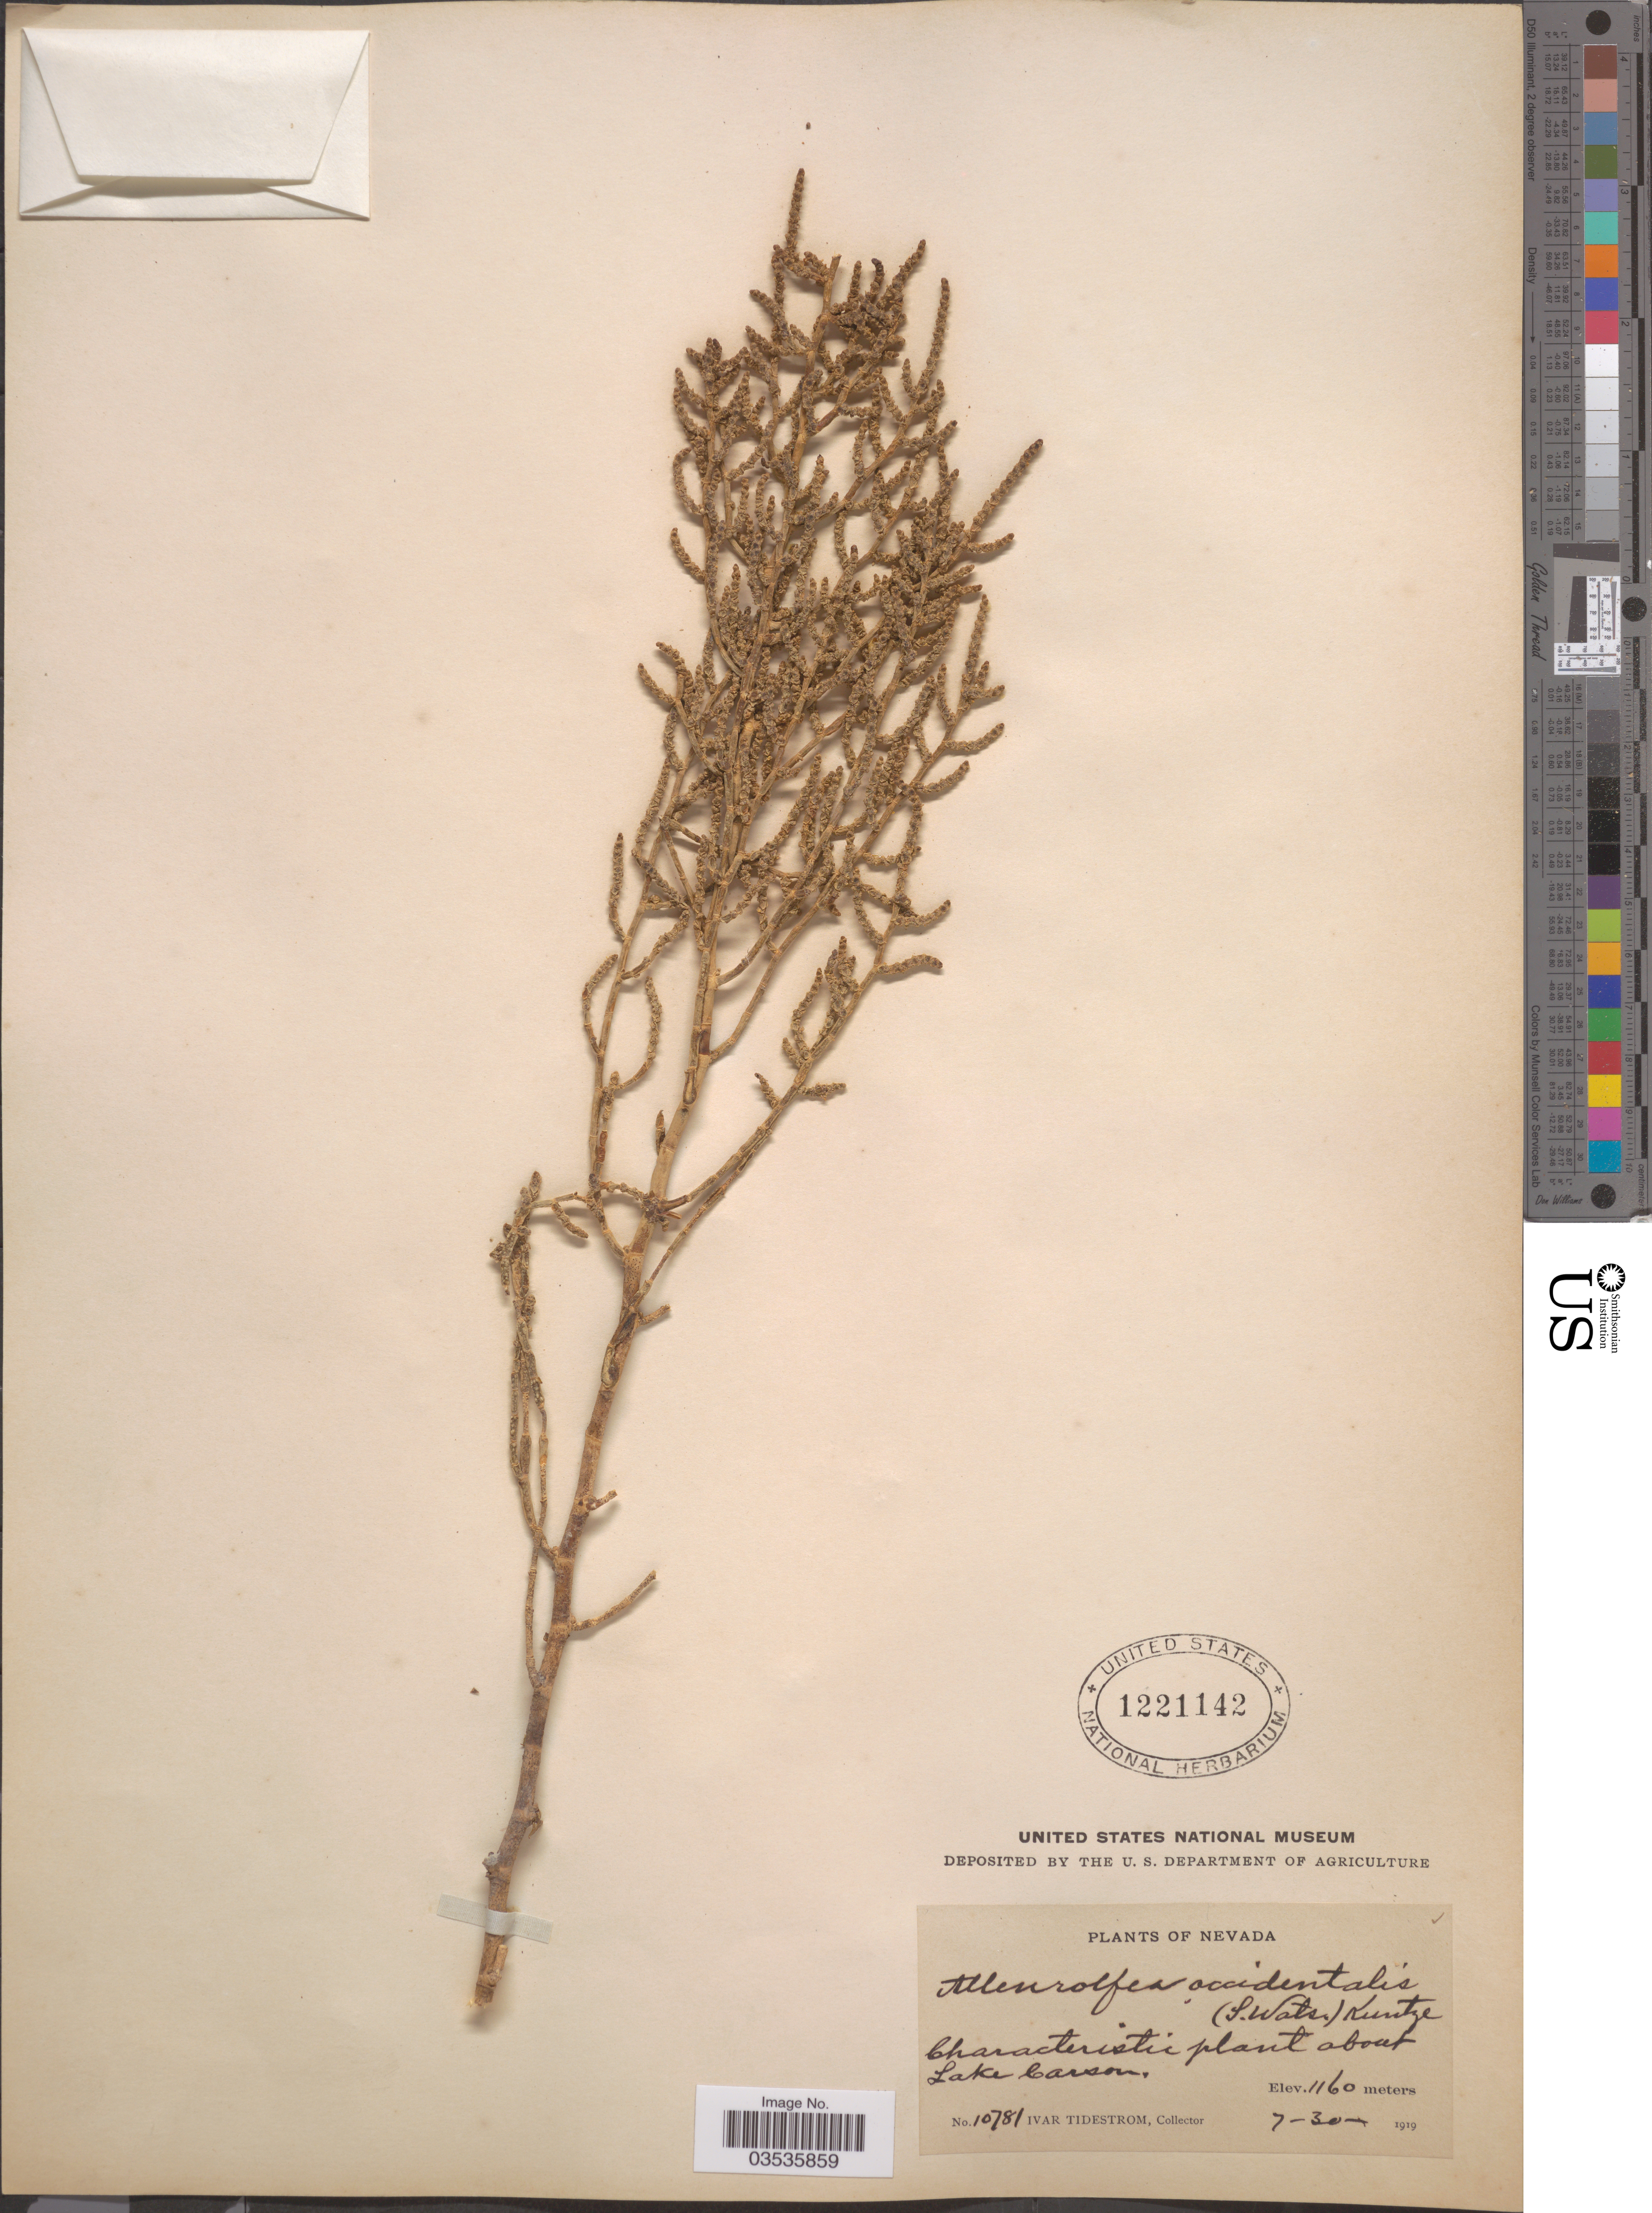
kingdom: Plantae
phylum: Tracheophyta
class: Magnoliopsida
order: Caryophyllales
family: Amaranthaceae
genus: Allenrolfea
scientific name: Allenrolfea occidentalis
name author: (S. Watson) Kuntze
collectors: I. F. Tidestrom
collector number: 10781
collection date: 1919-07-30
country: United States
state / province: Nevada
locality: About Lake Carson.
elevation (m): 1160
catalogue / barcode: US 1221142